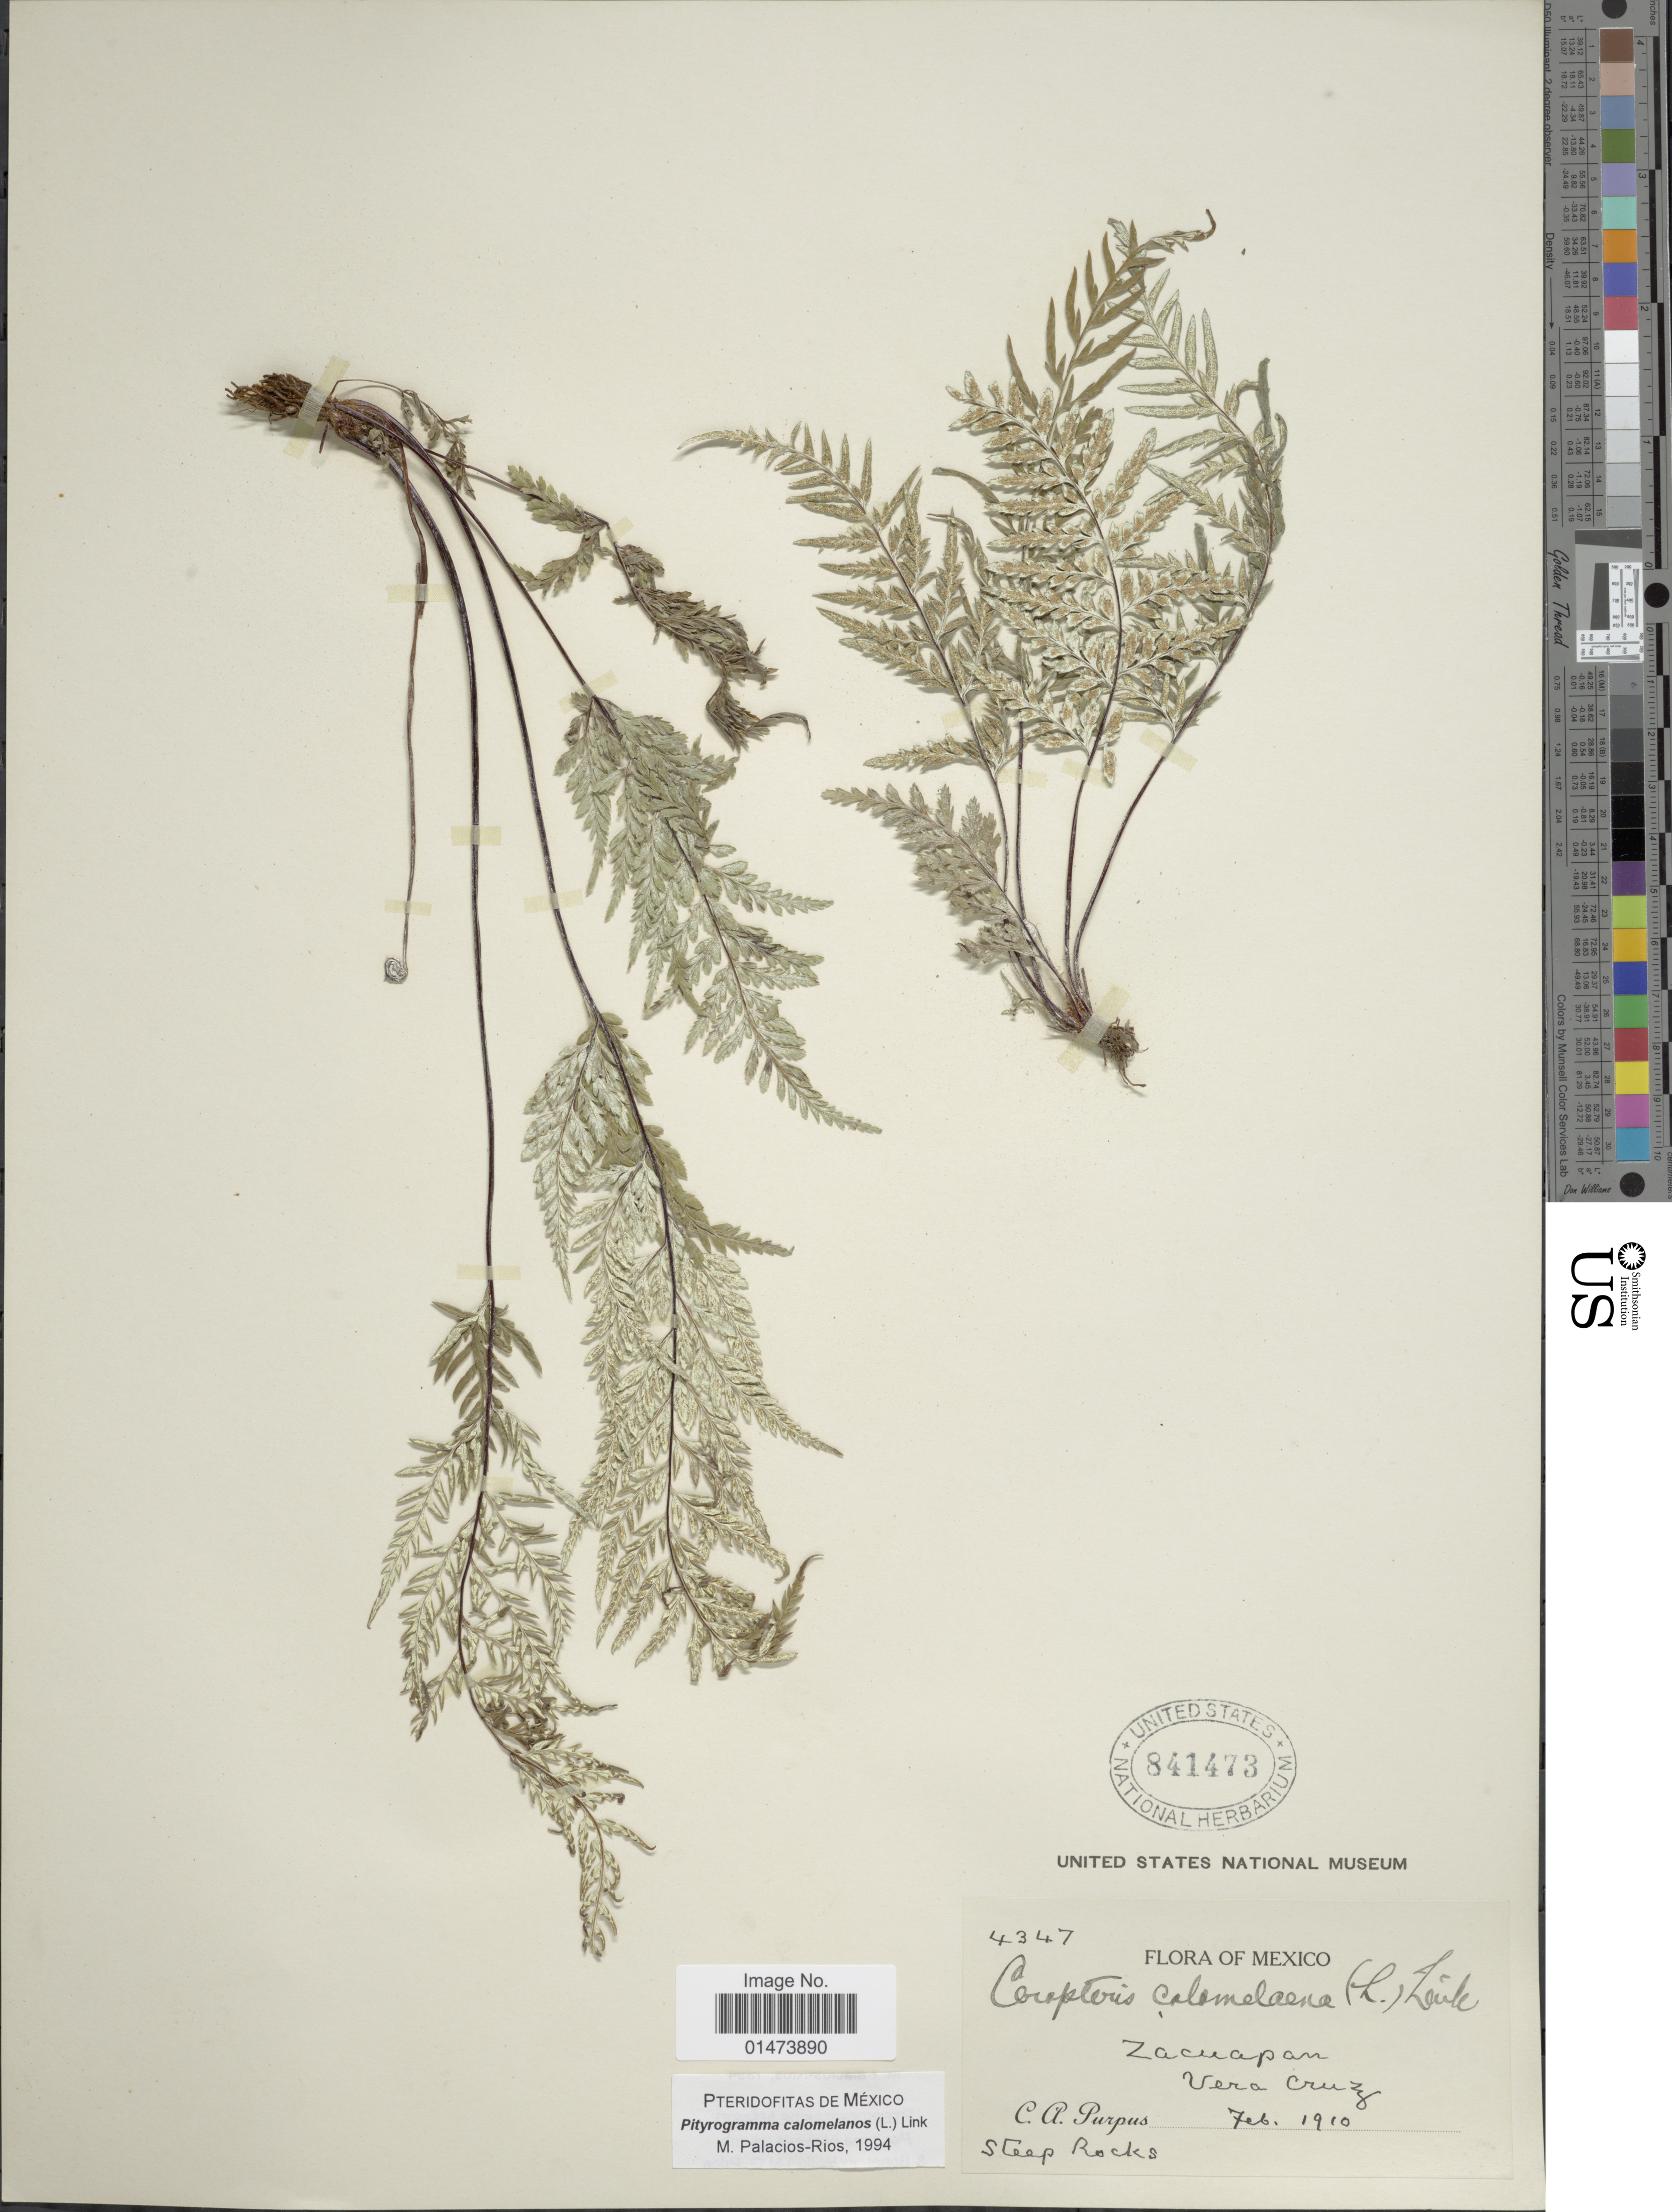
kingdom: Plantae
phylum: Tracheophyta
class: Polypodiopsida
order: Polypodiales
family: Pteridaceae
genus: Pityrogramma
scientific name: Pityrogramma calomelanos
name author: (L.) Link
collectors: C. A. Purpus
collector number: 4347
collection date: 1910-02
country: Mexico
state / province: Veracruz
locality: Sleep Rocks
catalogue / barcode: US 841473